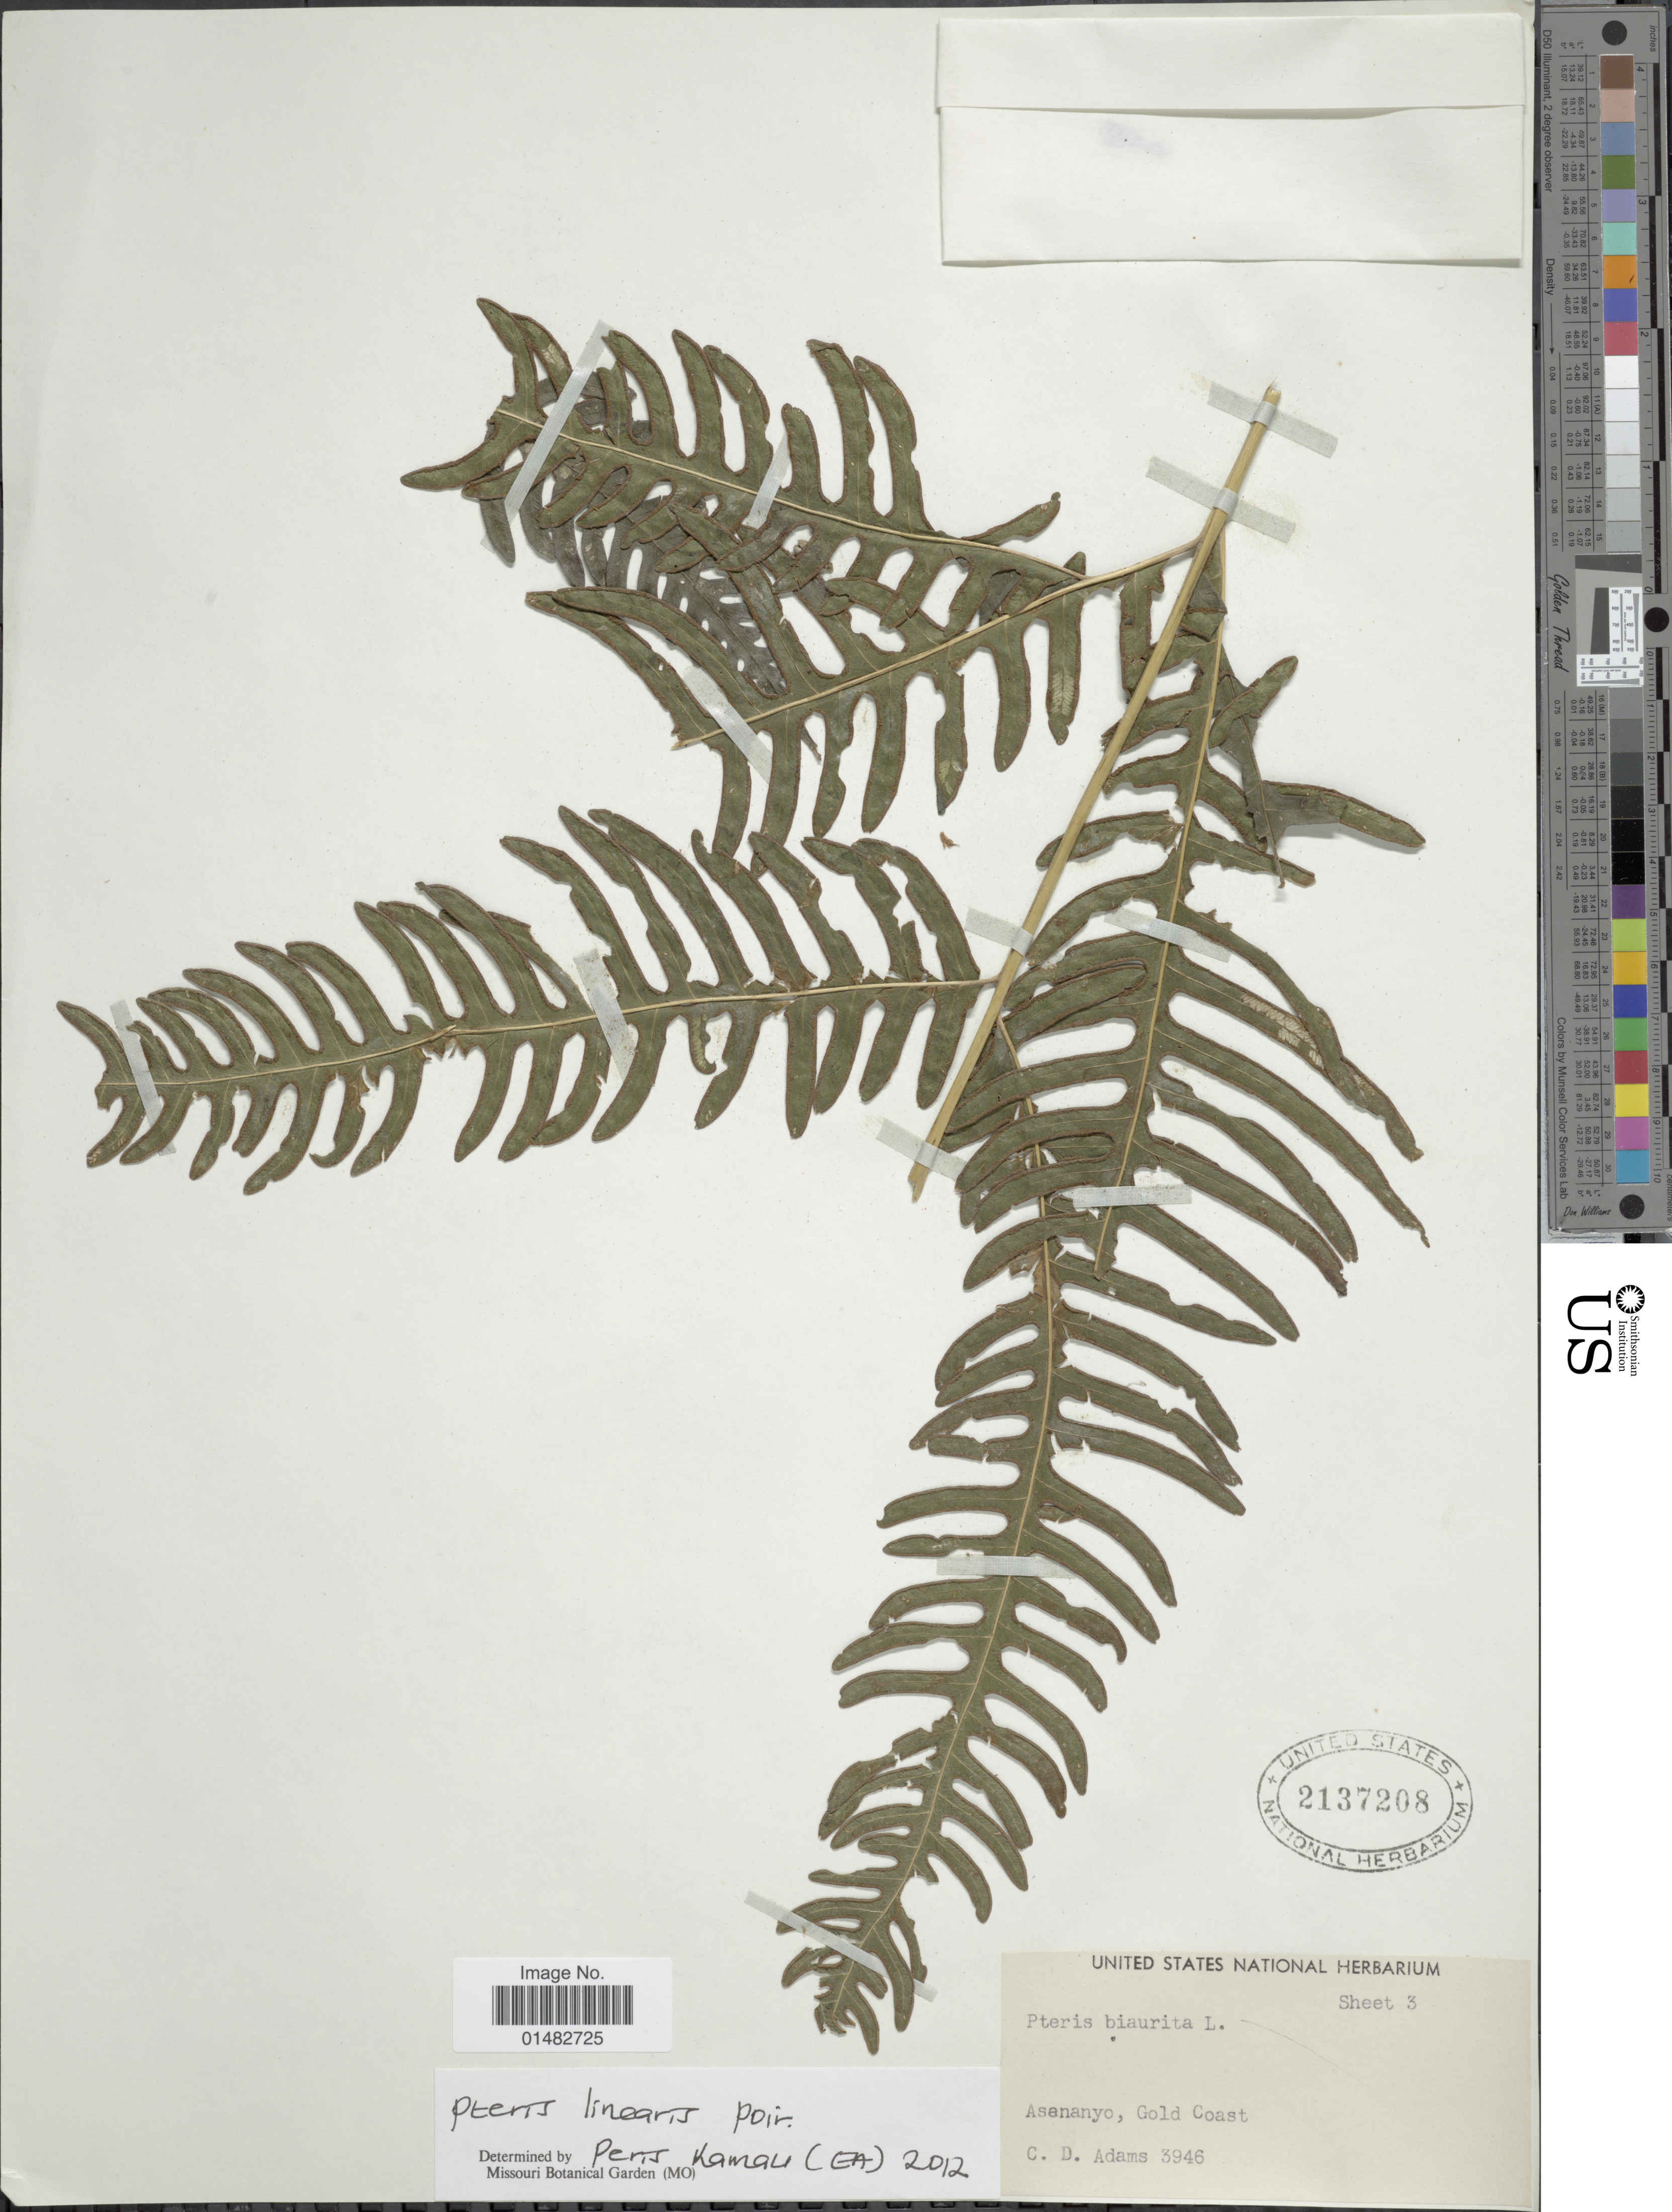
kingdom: Plantae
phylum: Tracheophyta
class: Polypodiopsida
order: Polypodiales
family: Pteridaceae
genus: Pteris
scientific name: Pteris linearis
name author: Poir.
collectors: C. D. Adams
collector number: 3946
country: Ghana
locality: Asenanyo, Gold Coast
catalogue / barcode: US 2137208